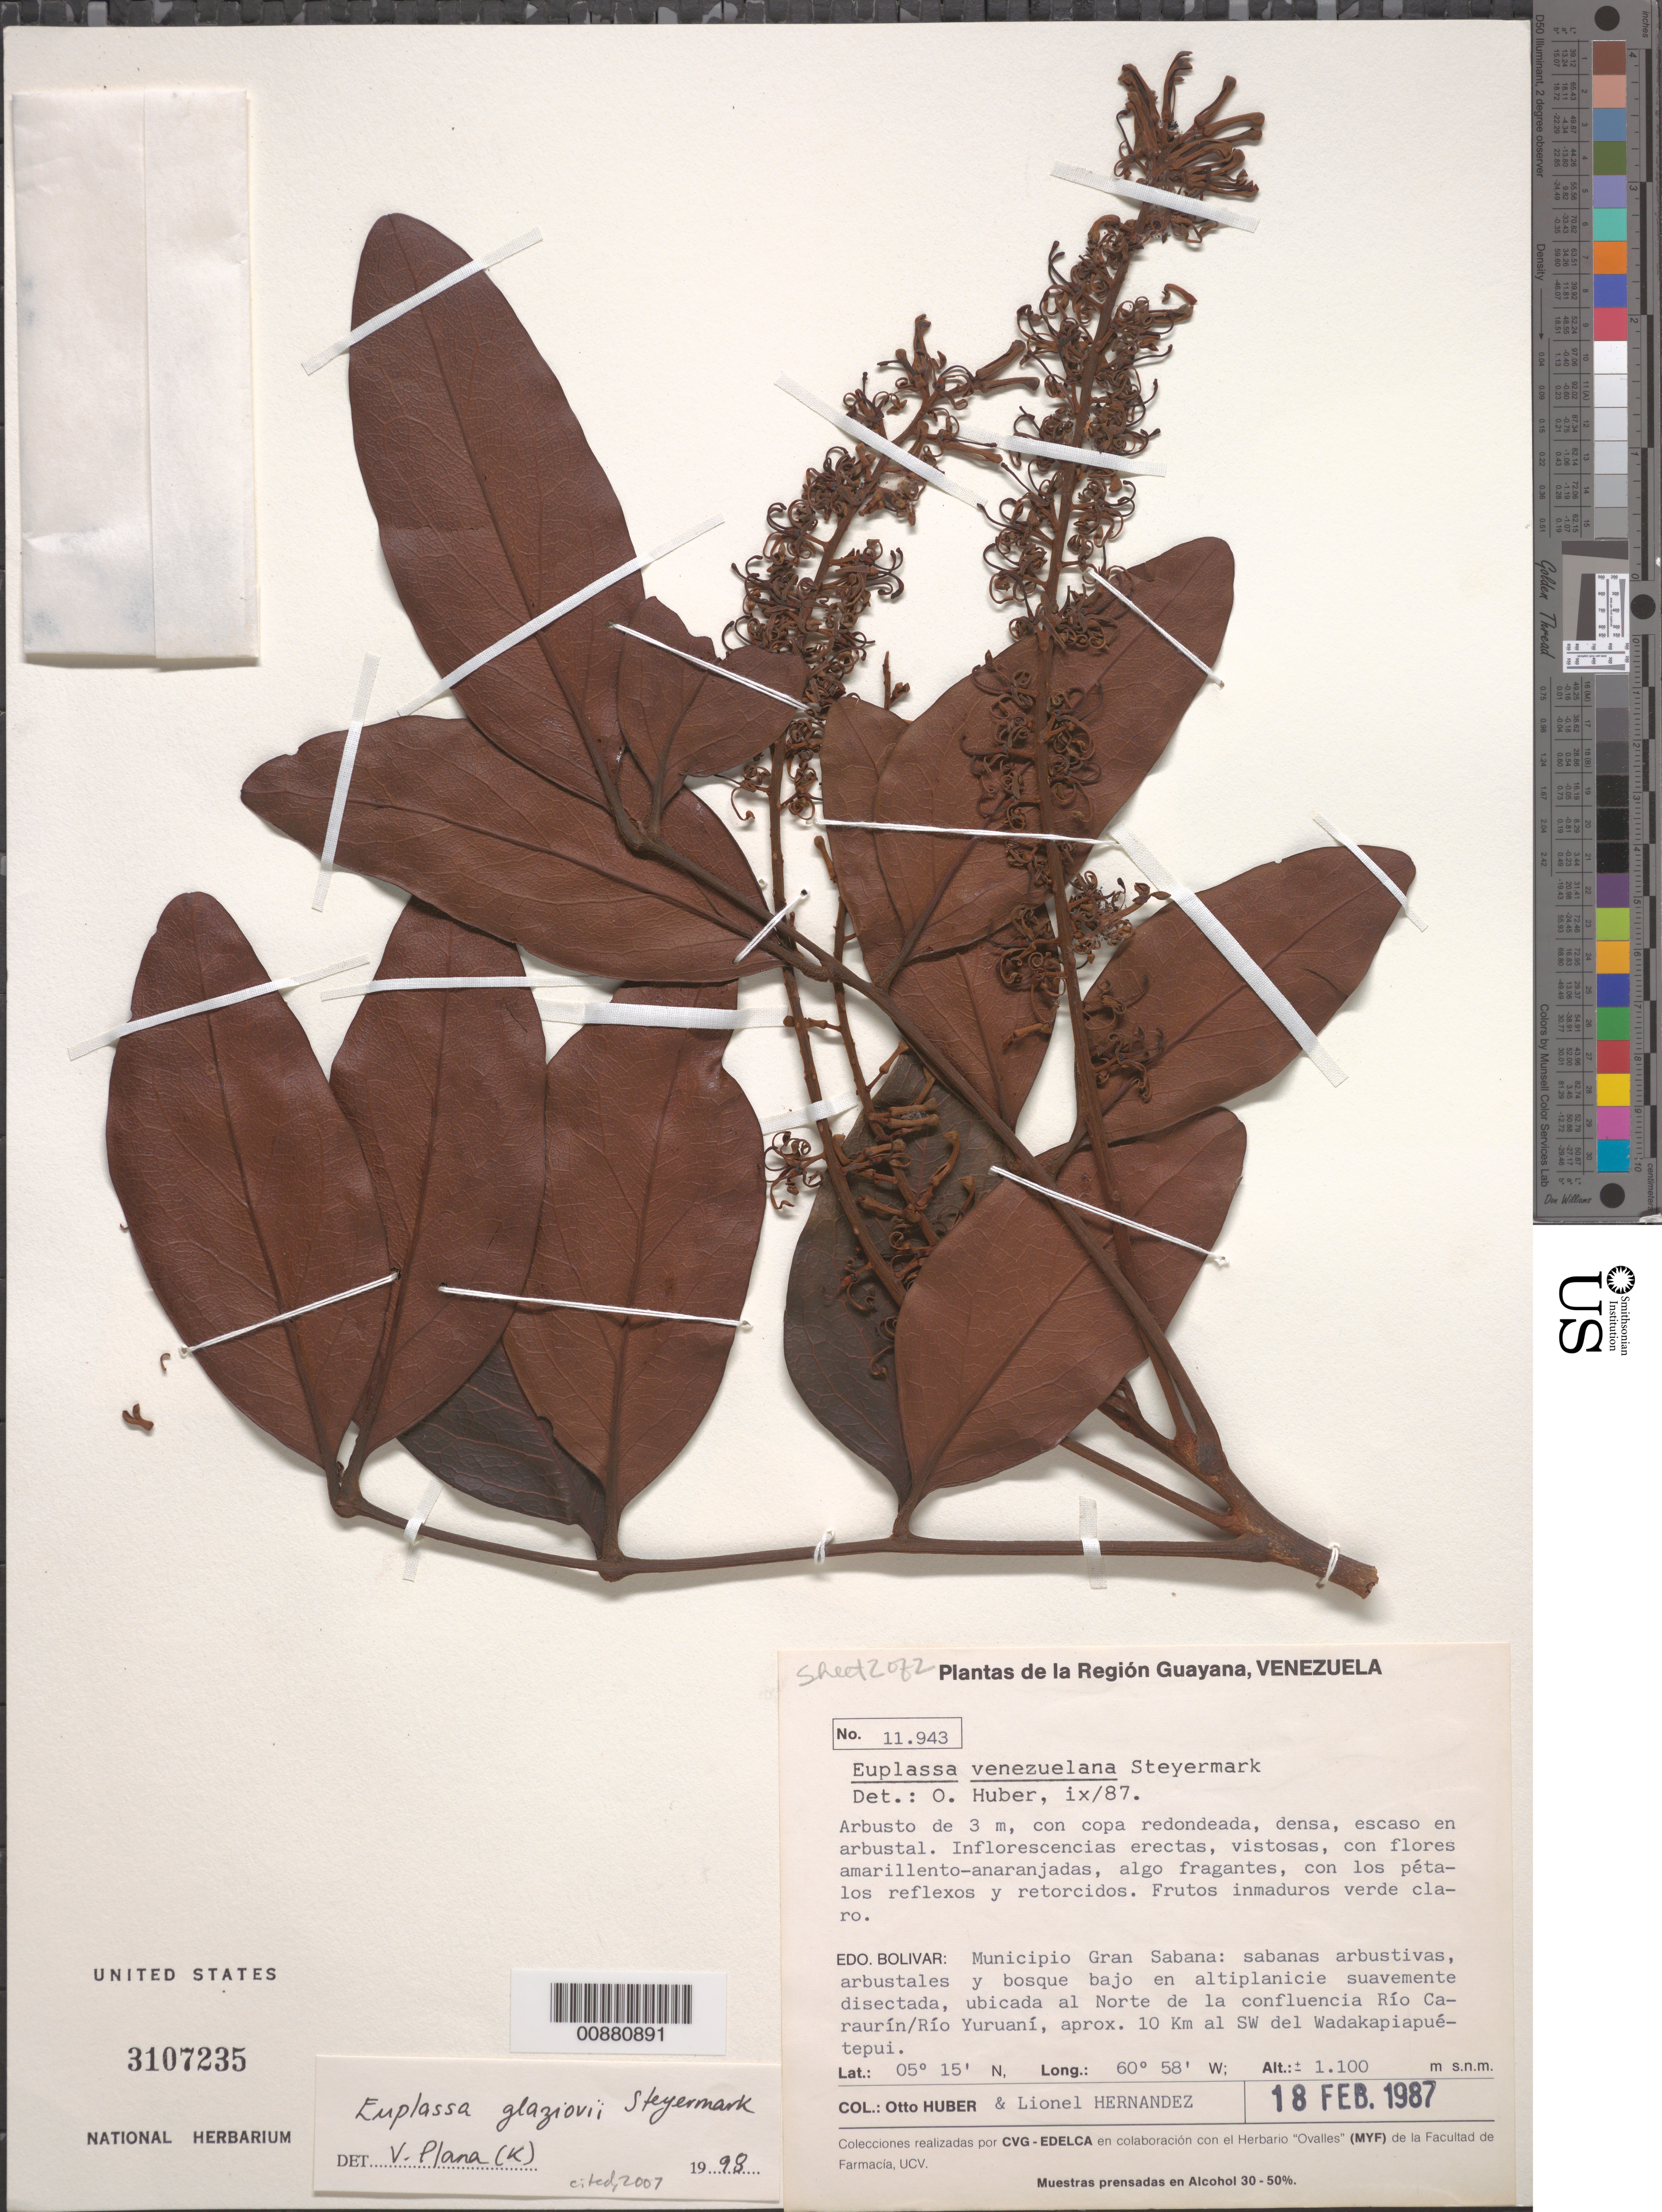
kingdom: Plantae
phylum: Tracheophyta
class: Magnoliopsida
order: Proteales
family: Proteaceae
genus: Euplassa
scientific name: Euplassa glaziovii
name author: (Mez) Steyerm.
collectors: O. Huber & L. Hernández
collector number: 11943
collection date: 1987-02-18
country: Venezuela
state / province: Bolivar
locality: La Región Guayana. Municipio Gran Sabana. Ubicada al Norte de la confluencia Río Caraurín/Río Yuruaní, aprox. 10 Km al SW del Wadakapiapuétepui.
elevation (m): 1100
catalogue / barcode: US 3107235